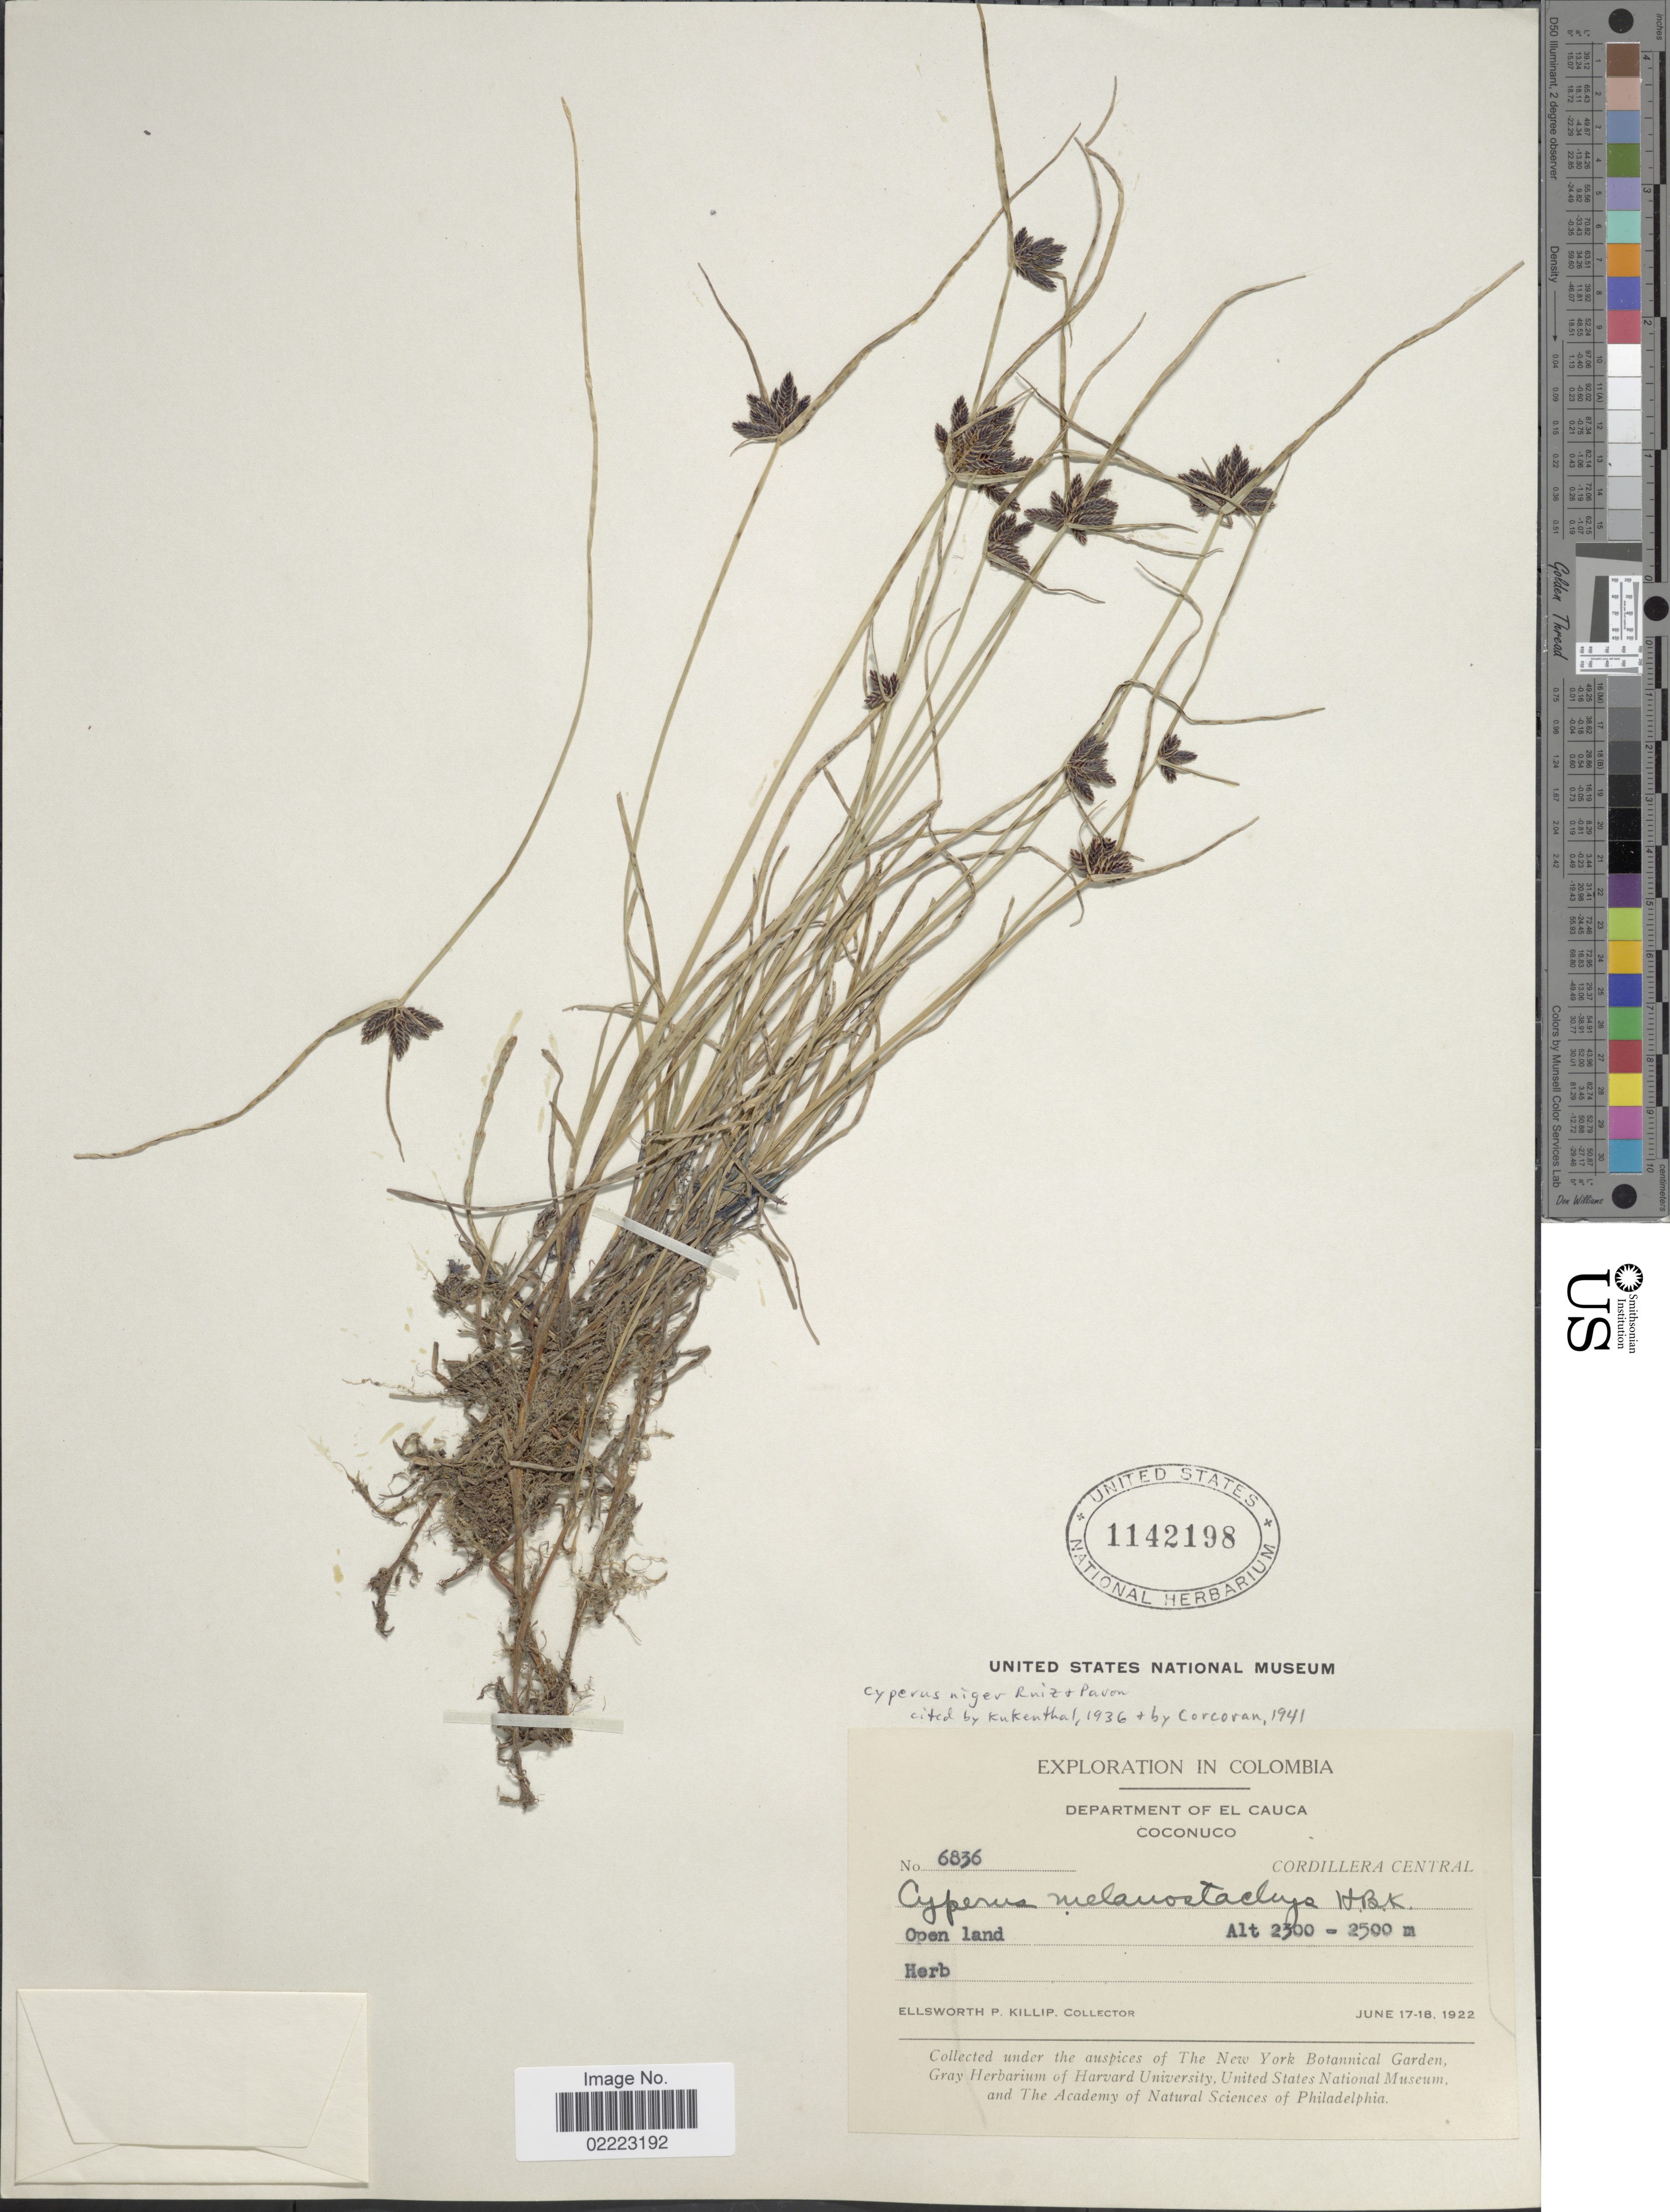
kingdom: Plantae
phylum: Tracheophyta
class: Liliopsida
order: Poales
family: Cyperaceae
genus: Cyperus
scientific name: Cyperus niger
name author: Ruiz & Pav.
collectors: E. P. Killip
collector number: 6836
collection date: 1922-06-17/1922-06-18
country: Colombia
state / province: Cauca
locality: Department of El Cauca, Coconuco, Cordillera Central, Open land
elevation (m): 2300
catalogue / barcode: US 1142198